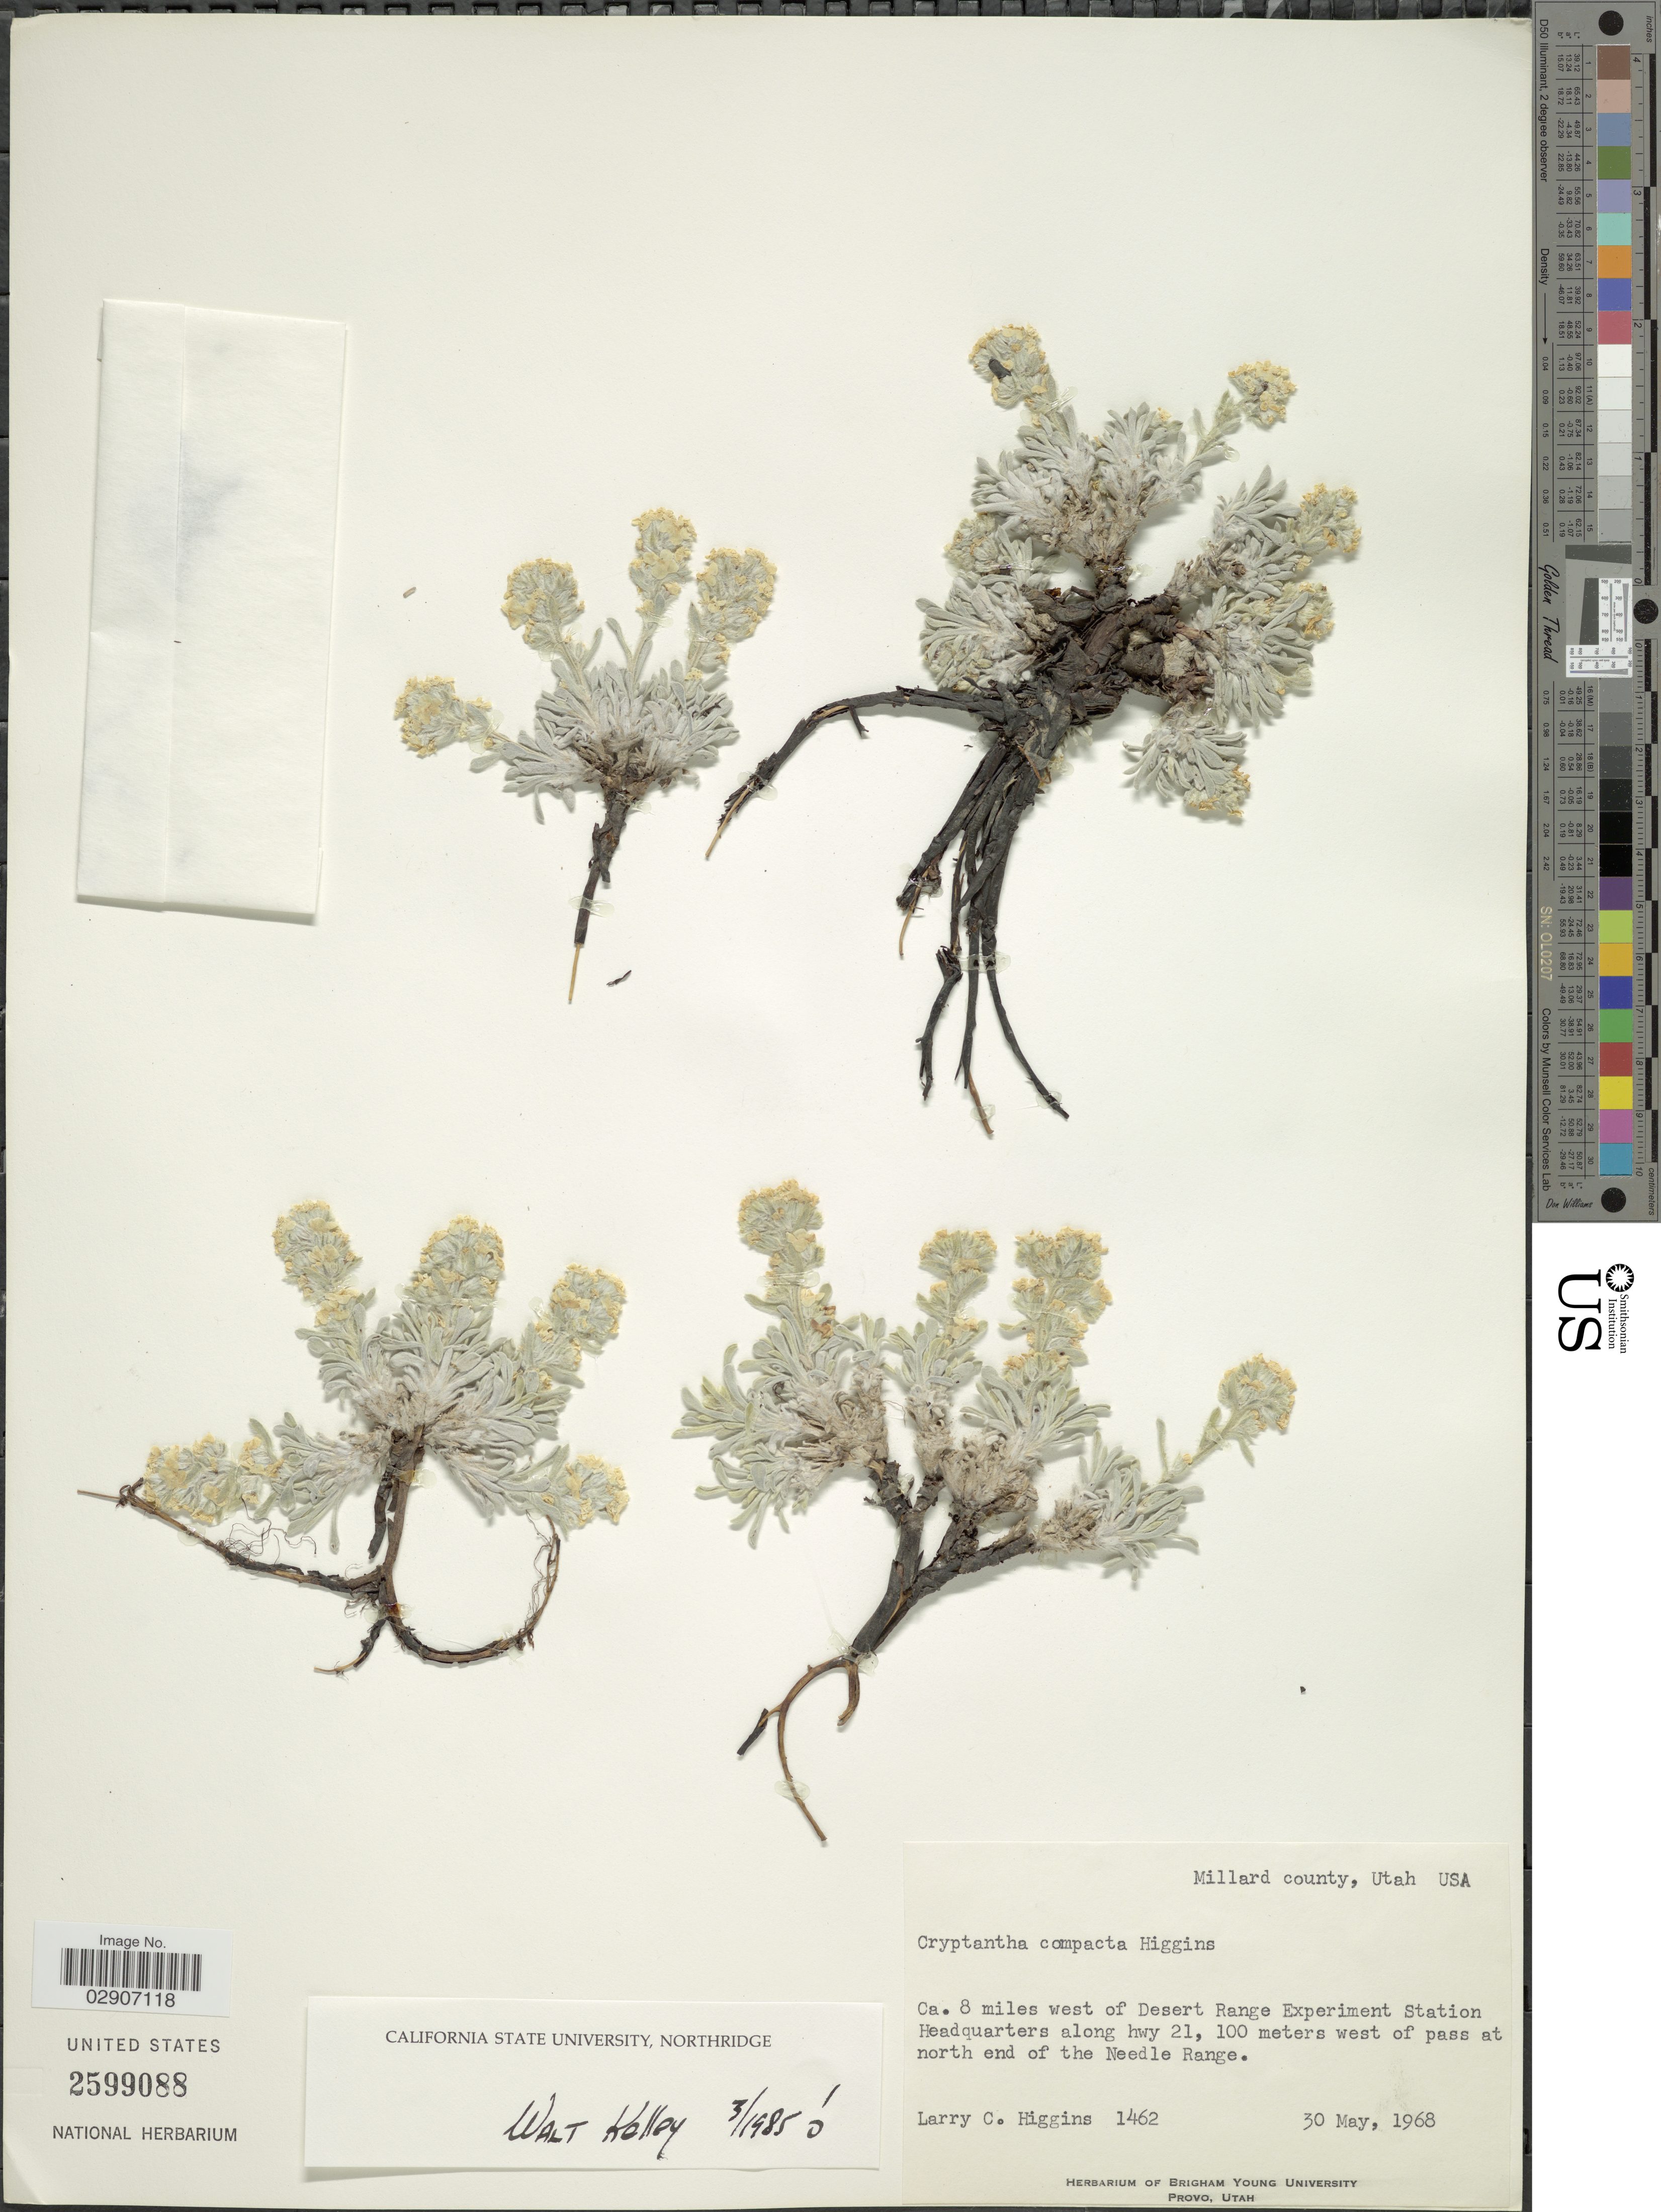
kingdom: Plantae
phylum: Tracheophyta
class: Magnoliopsida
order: Boraginales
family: Boraginaceae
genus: Cryptantha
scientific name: Cryptantha compacta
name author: L.C. Higgins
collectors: L. Higgins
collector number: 1462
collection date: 1968-05-30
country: United States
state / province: Utah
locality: Millard County. Ca. 8 miles west of Desert Range Experiment Station Headquarters along hwy 21, 100 meters west of pass at north end of the Needle Range.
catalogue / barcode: US 2599088